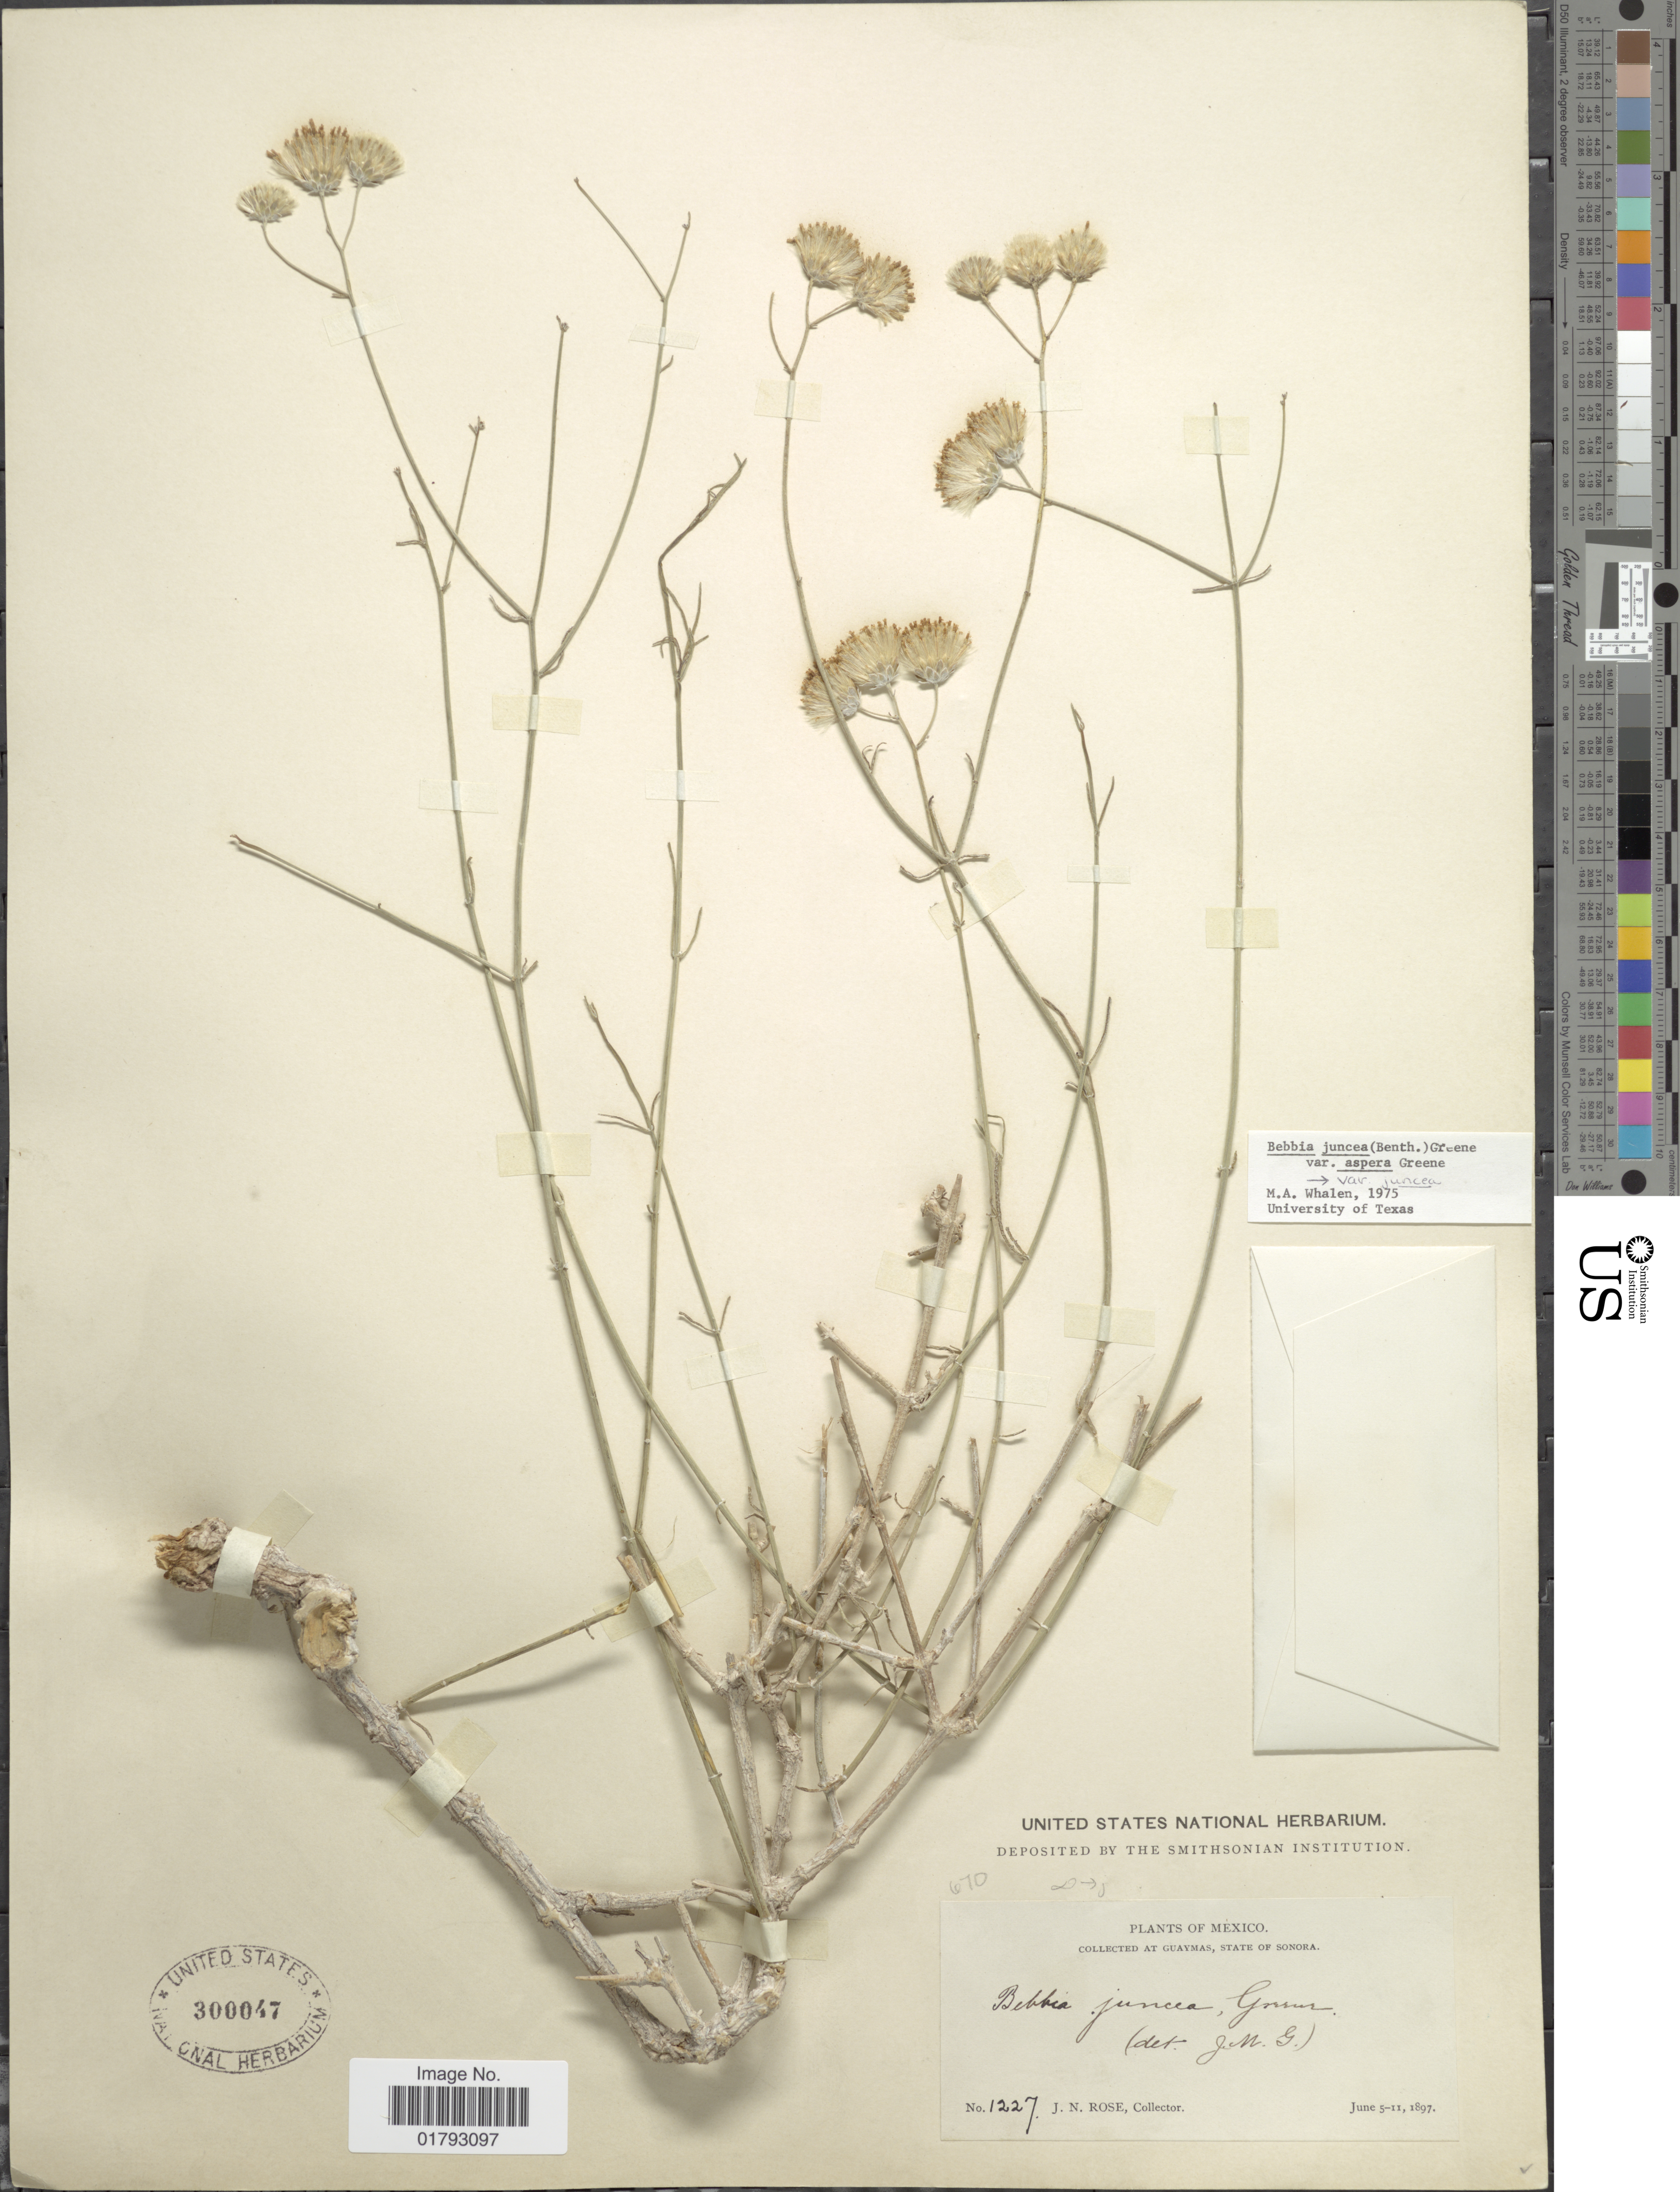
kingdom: Plantae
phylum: Tracheophyta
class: Magnoliopsida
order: Asterales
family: Asteraceae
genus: Bebbia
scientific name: Bebbia juncea var. juncea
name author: (Benth.) Greene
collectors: J. N. Rose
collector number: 1227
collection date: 1897-06-05/1897-06-11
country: Mexico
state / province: Sonora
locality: At Guayamas, State of Sonora.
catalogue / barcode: US 300047